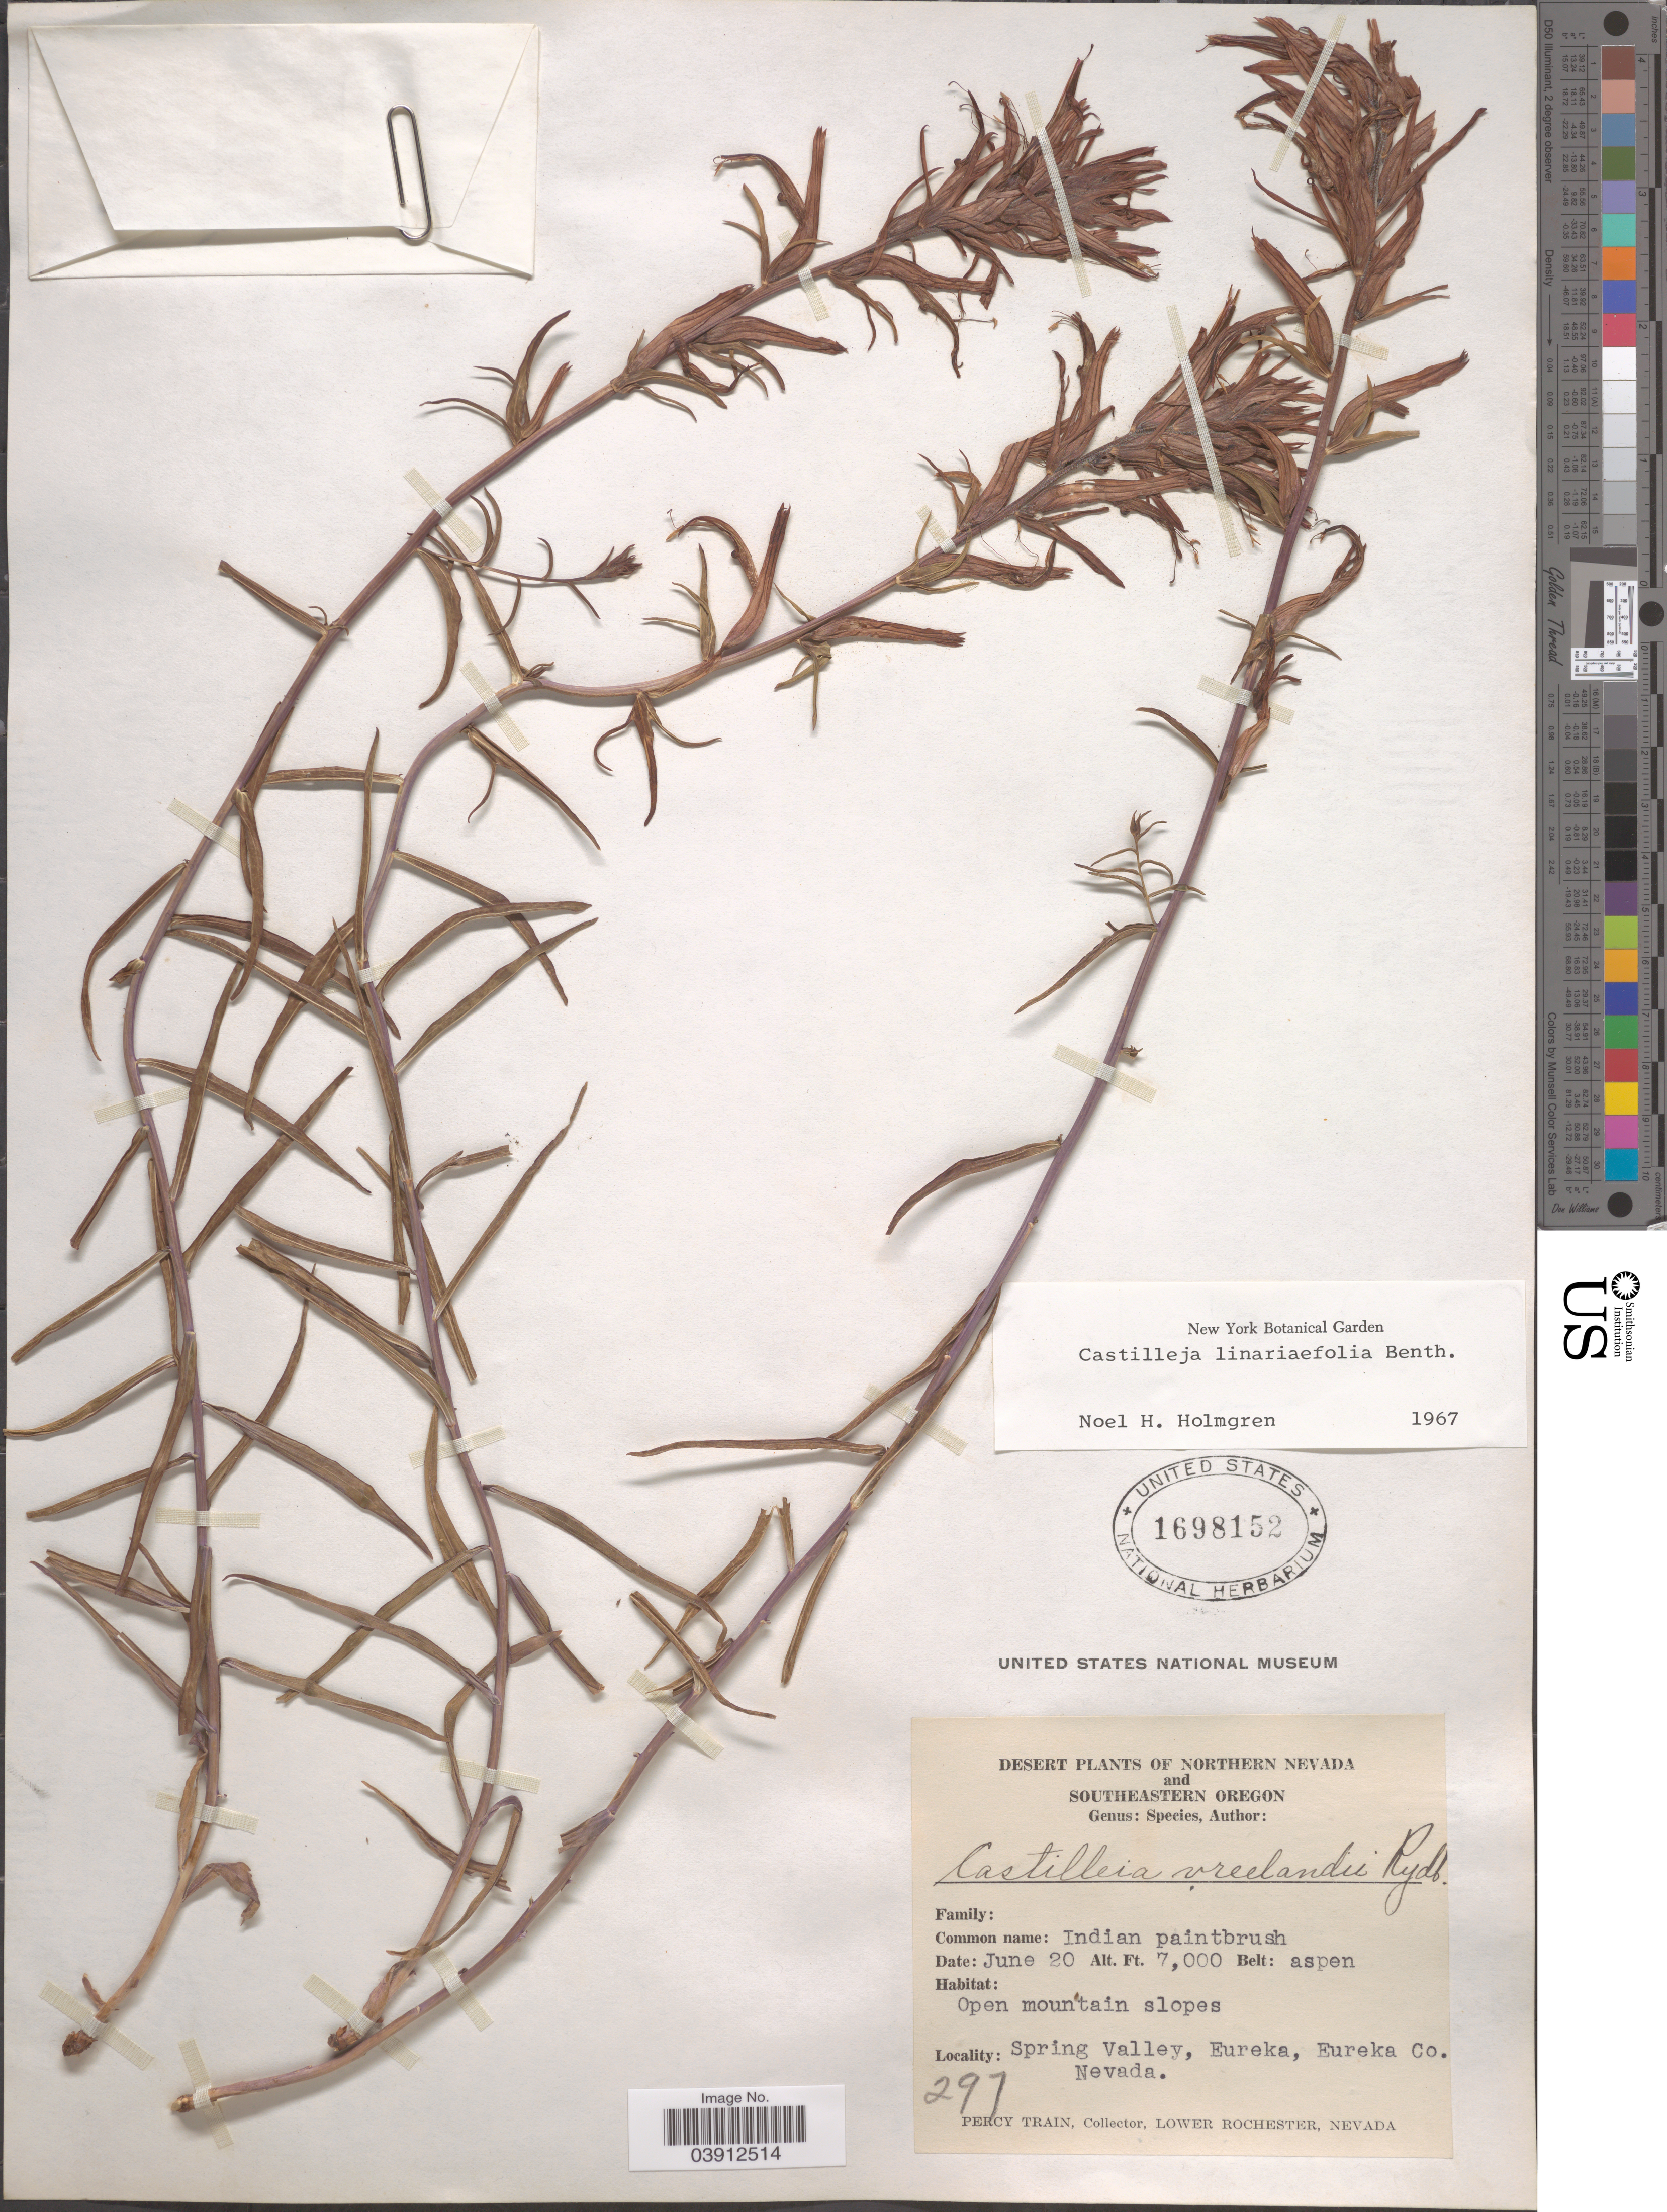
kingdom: Plantae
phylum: Tracheophyta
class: Magnoliopsida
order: Lamiales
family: Orobanchaceae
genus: Castilleja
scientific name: Castilleja linariifolia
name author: Benth.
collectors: P. Train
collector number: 297?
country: United States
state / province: Nevada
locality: Northern Nevada. Belt: aspen. Open mountain slopes. Spring Valley, Eureka, Eureka Co.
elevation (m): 2134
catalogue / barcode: US 1698152